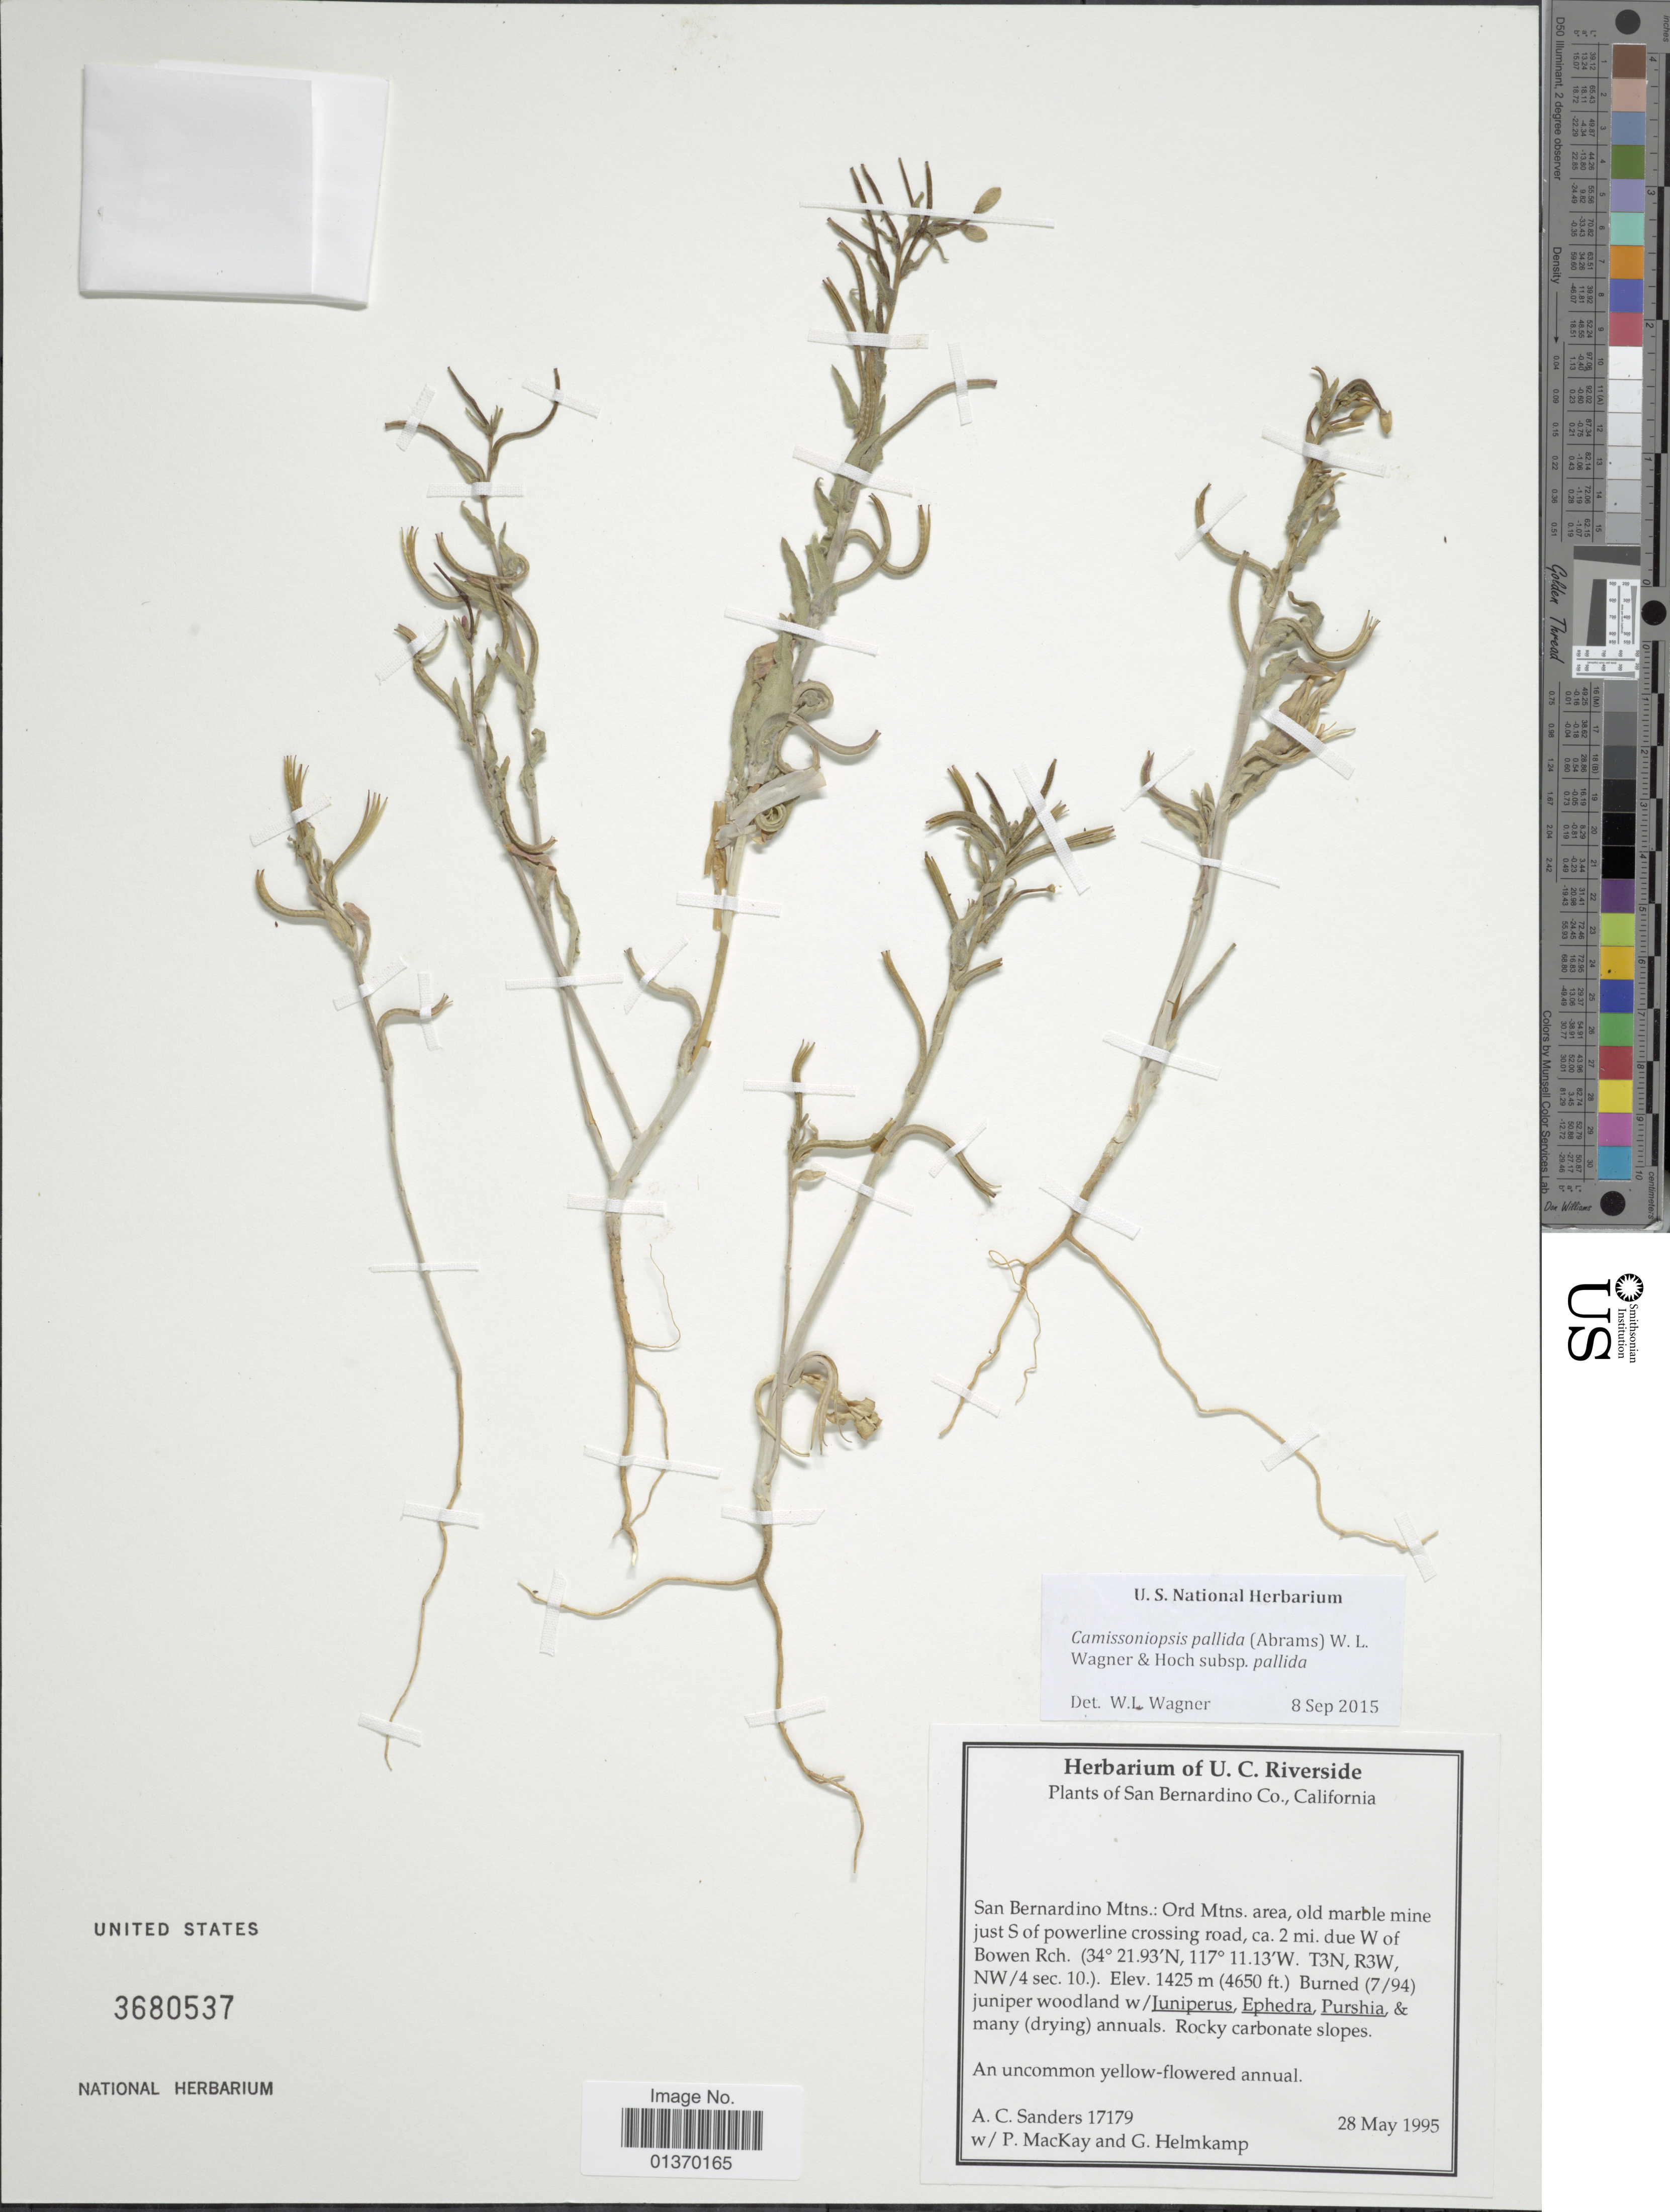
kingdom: Plantae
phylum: Tracheophyta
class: Magnoliopsida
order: Myrtales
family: Onagraceae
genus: Camissoniopsis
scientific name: Camissoniopsis pallida subsp. pallida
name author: (Abrams) W.L. Wagner & Hoch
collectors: A. Sanders, P. Mackay & G. Helmkamp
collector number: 17179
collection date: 1995-05-28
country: United States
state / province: California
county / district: San Bernardino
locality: San Bernardino Co., San Bernardino Mtns.: Ord Mtns. area, old marble mine just S of powerline crossing road, ca. 2 mi. due W of Bowen Rch. (T3N, R3W, NW/4 sec. 10)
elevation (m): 1425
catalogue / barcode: US 3680537